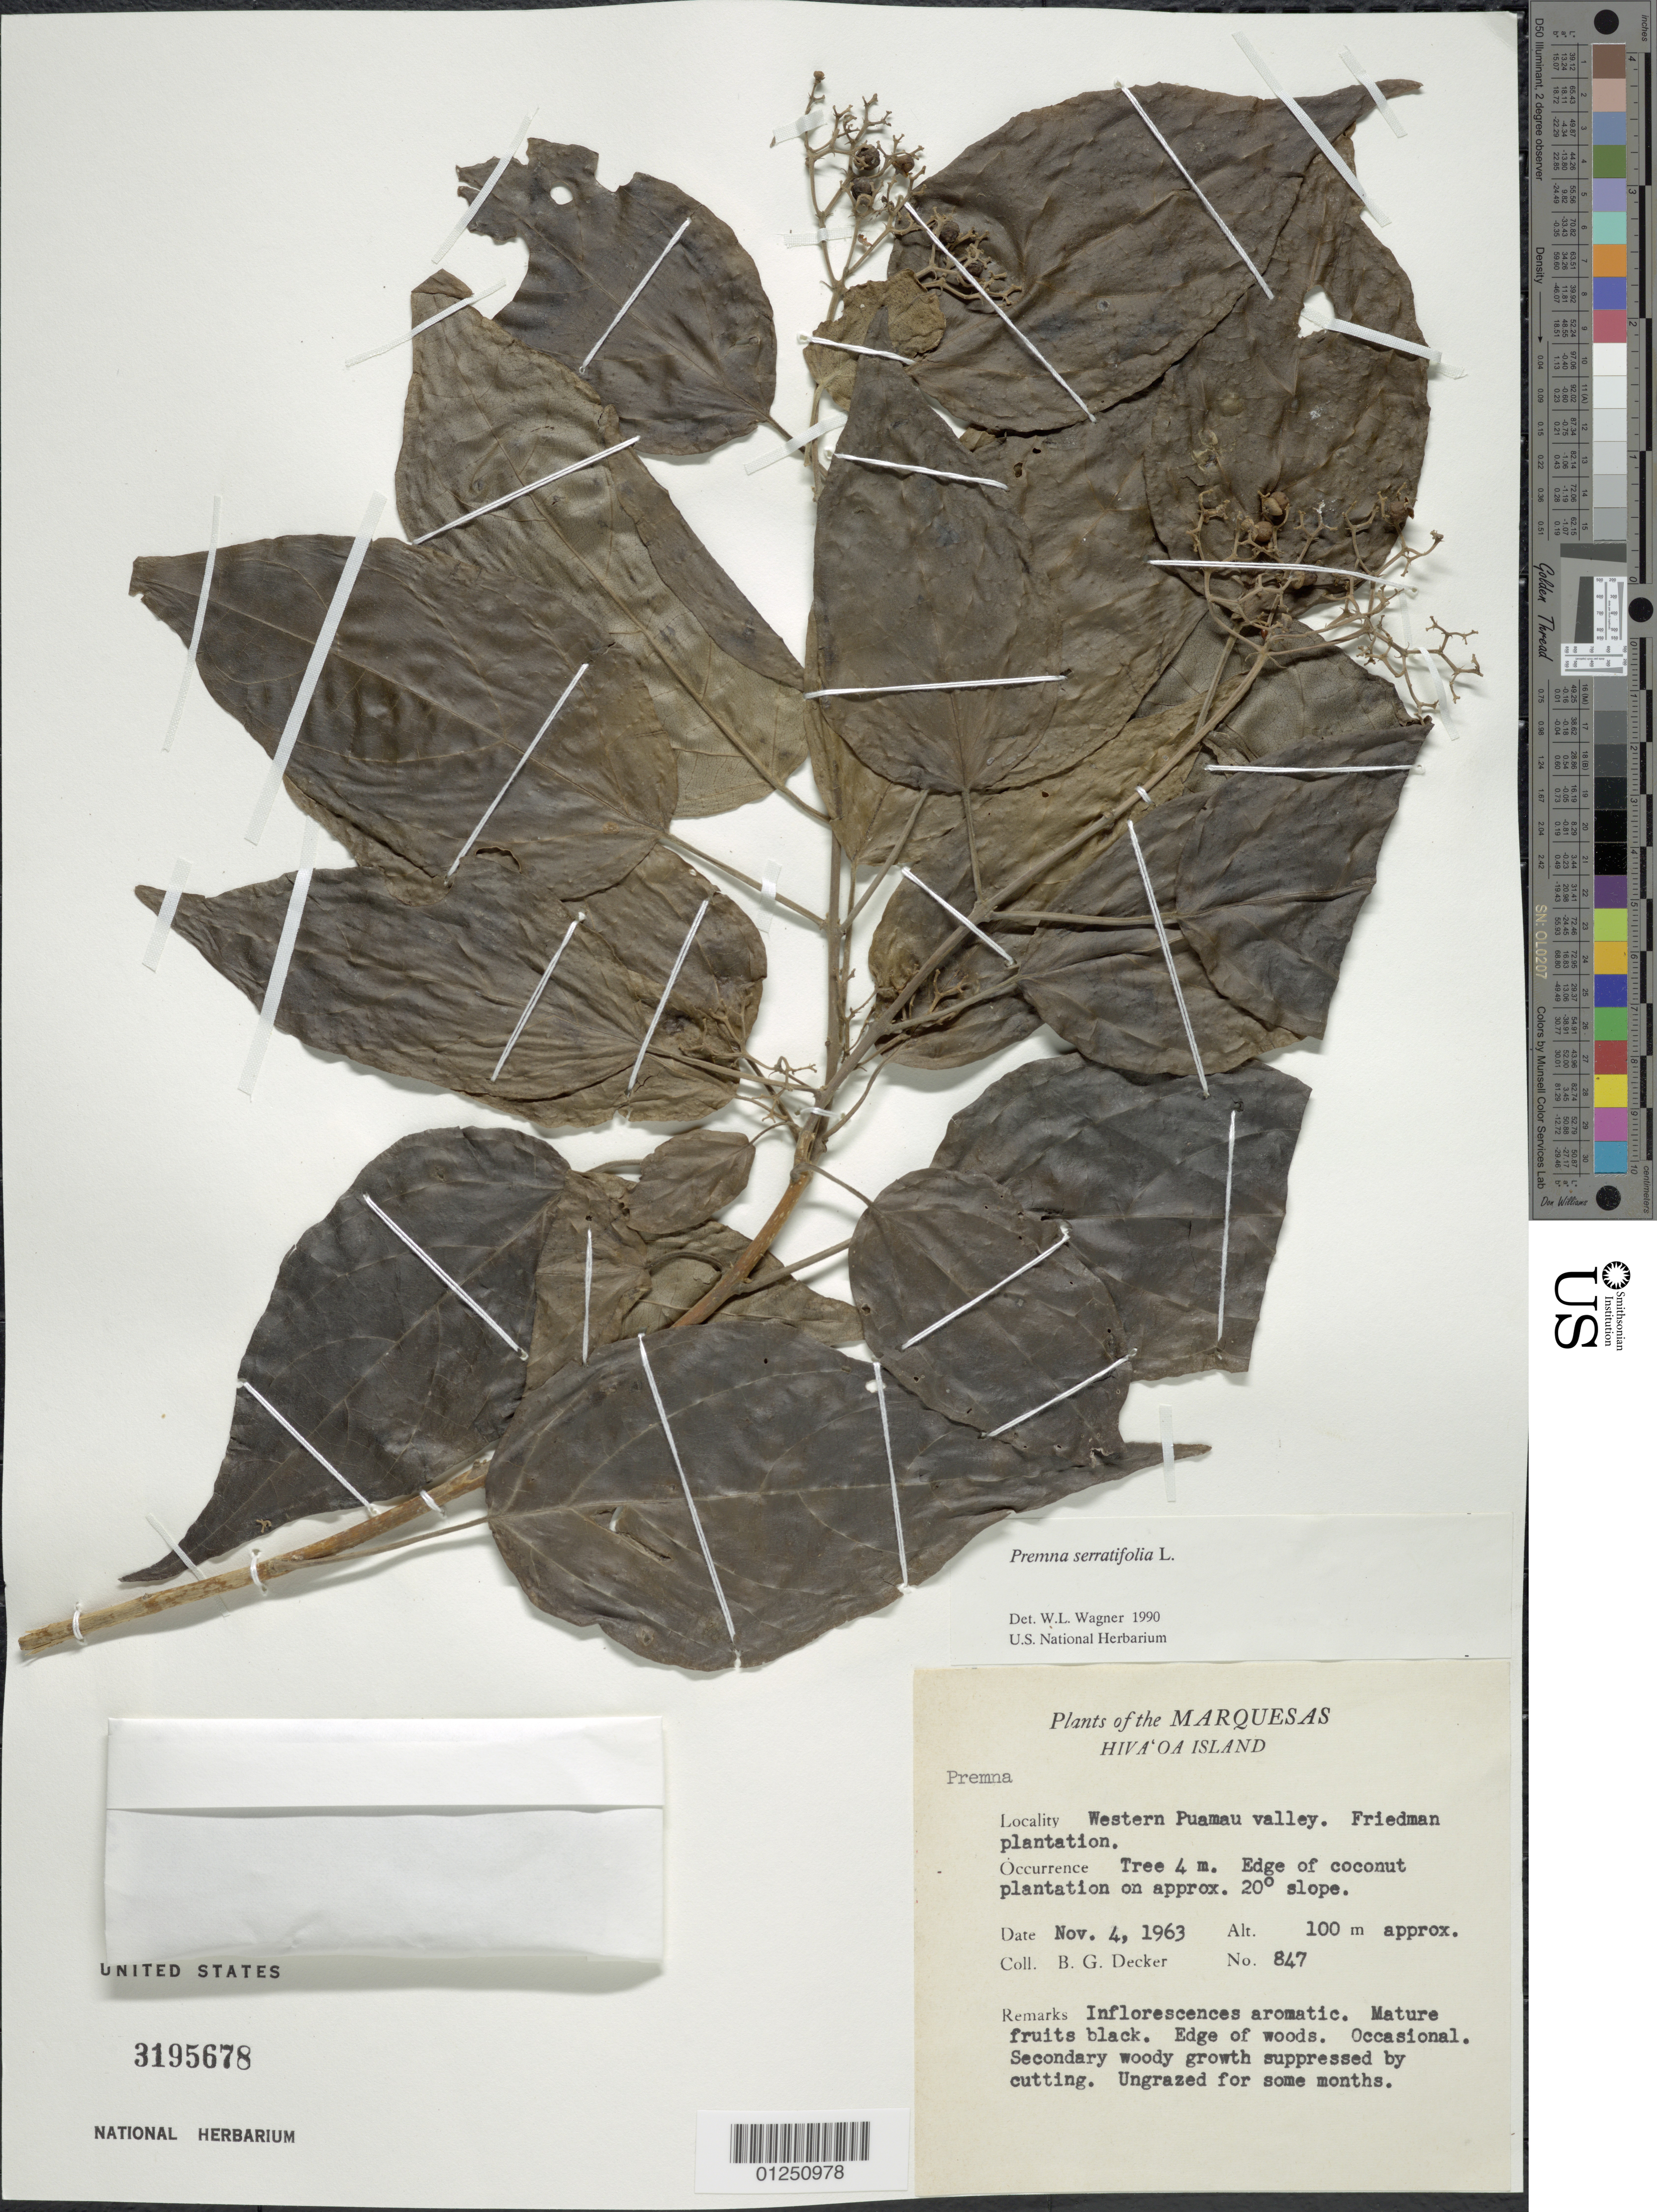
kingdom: Plantae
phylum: Tracheophyta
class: Magnoliopsida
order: Lamiales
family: Lamiaceae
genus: Premna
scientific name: Premna serratifolia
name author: L.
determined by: Wagner, W. L., (BOT), Smithsonian Institution - National Museum of Natural History (UNITED STATES)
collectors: B. G. Decker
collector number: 847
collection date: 1963-11-04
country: French Polynesia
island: Hiva Oa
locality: W Puamau Valley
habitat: coconut plantation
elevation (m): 100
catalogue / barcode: US 3195678